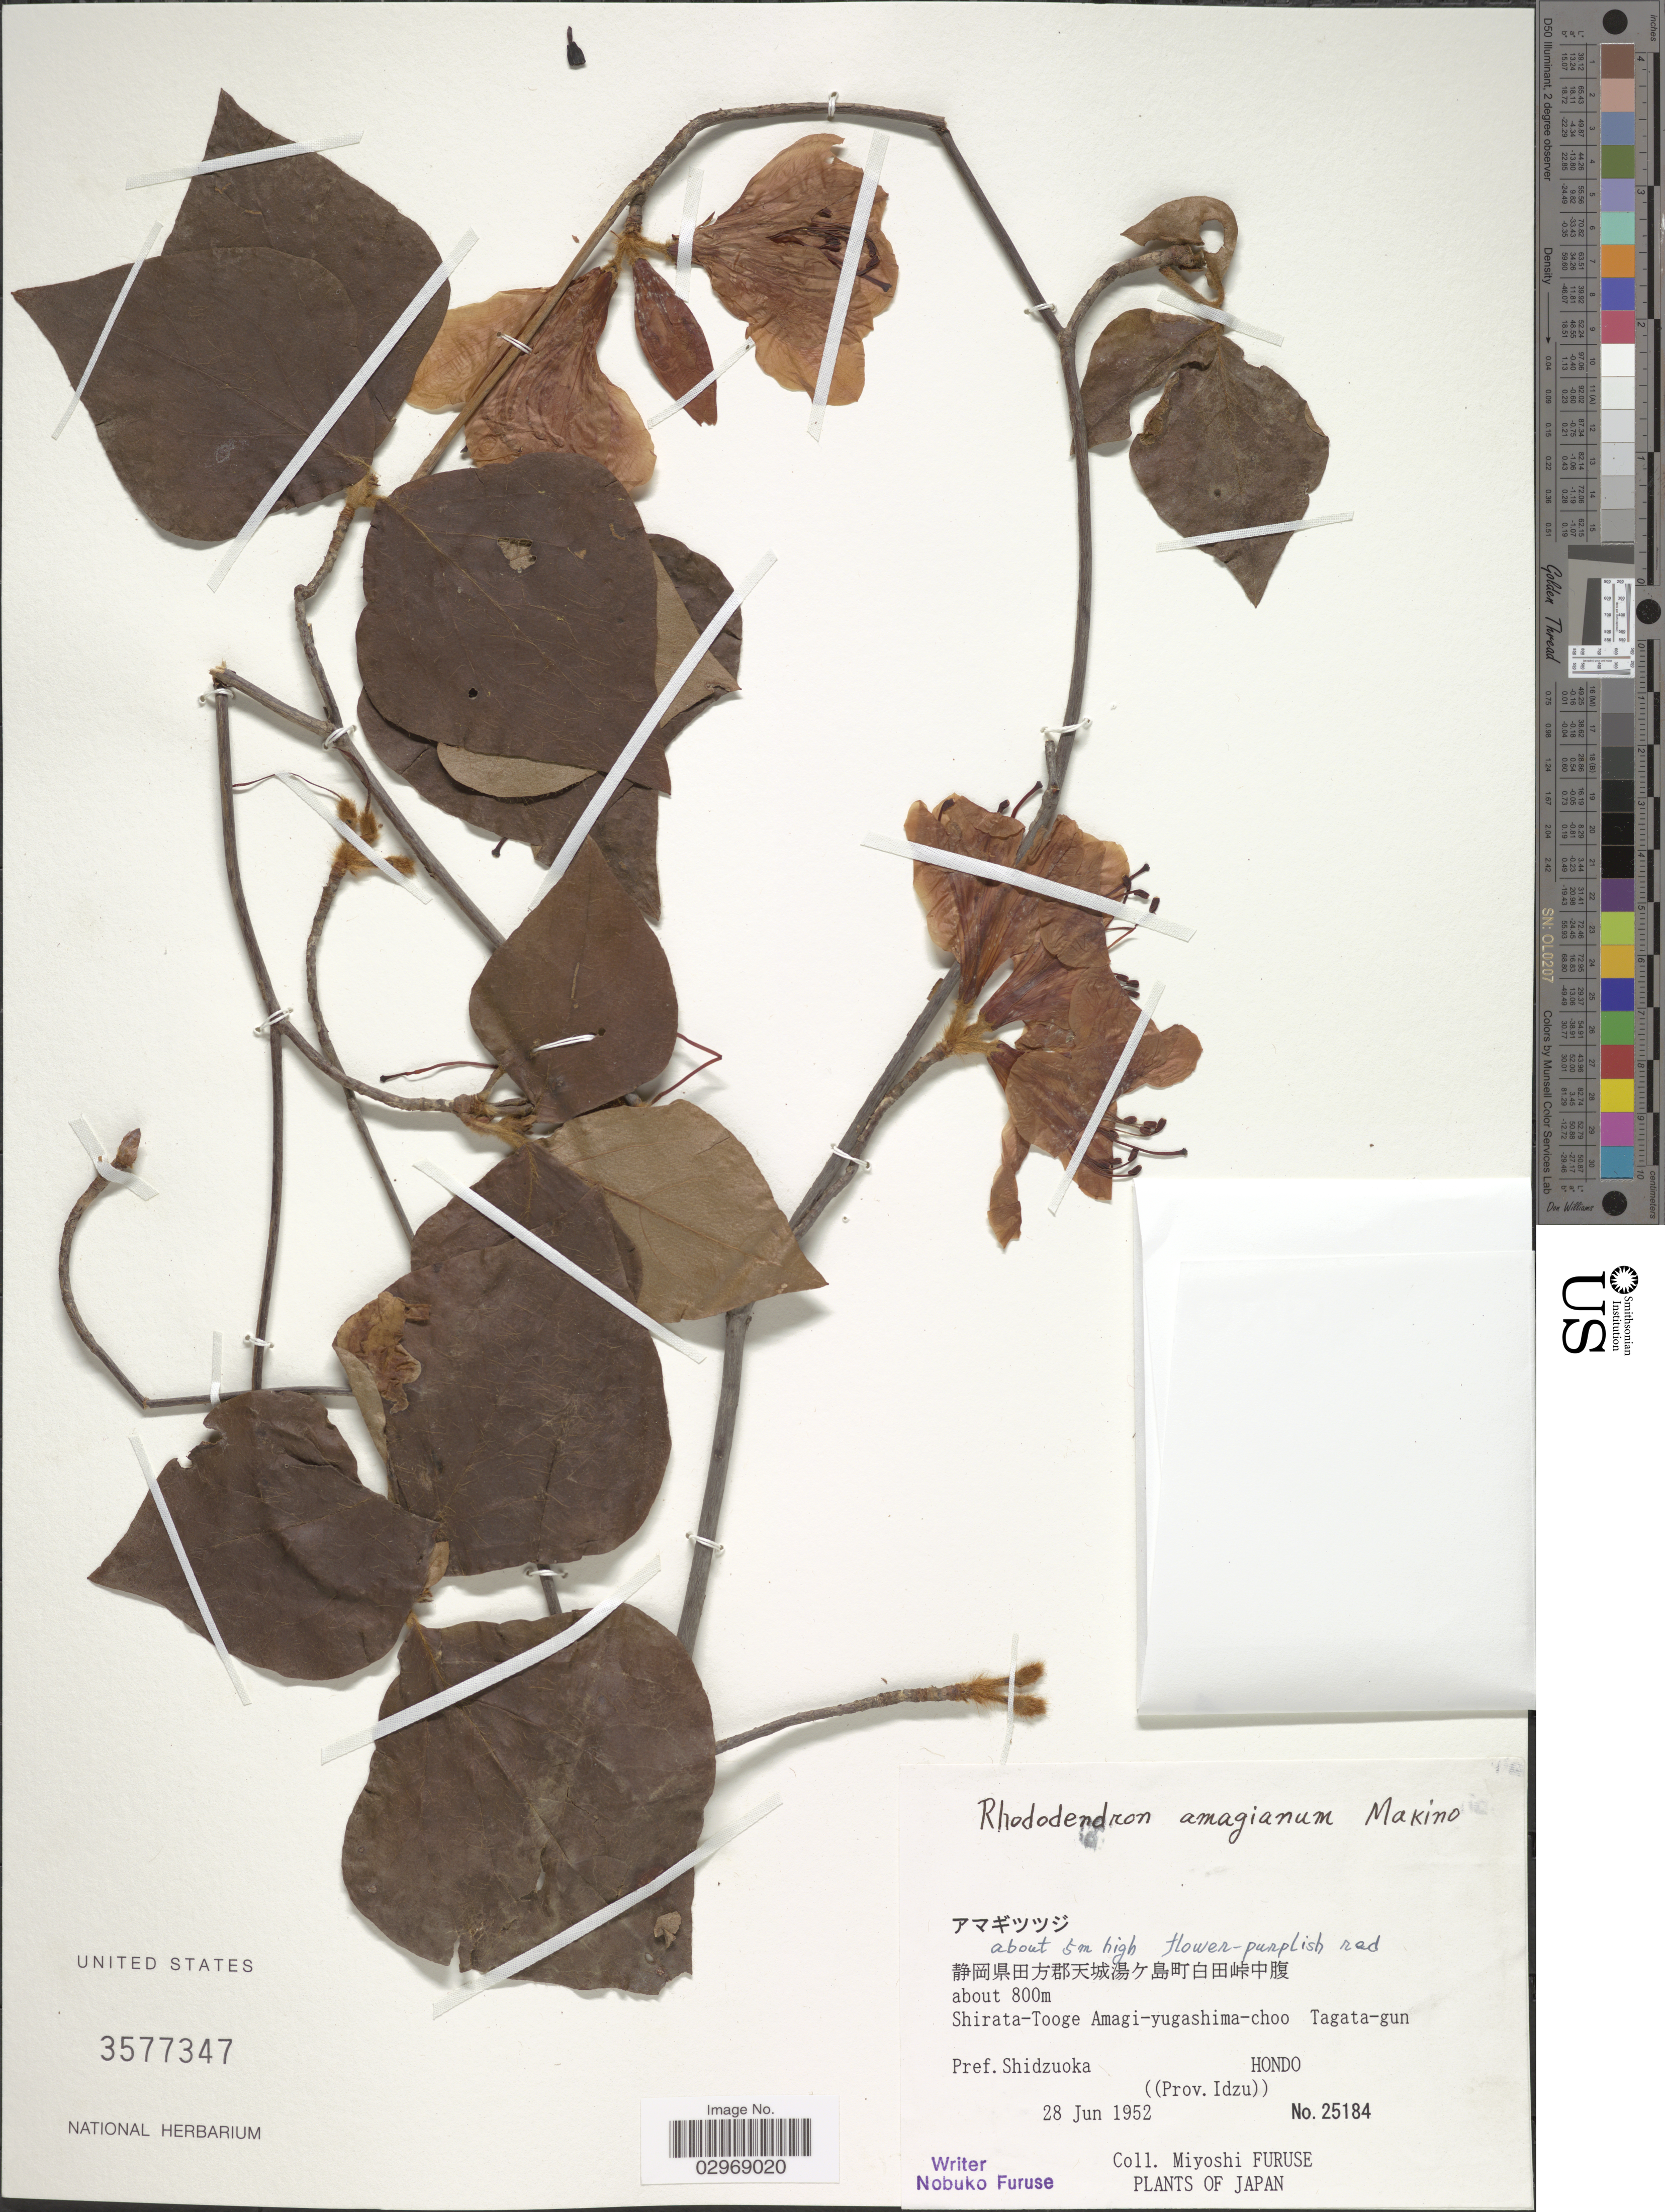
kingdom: Plantae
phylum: Tracheophyta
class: Magnoliopsida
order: Ericales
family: Ericaceae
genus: Rhododendron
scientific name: Rhododendron amagianum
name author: (Makino) Makino ex H. Hara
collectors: M. Furuse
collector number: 25184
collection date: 1952-06-28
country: Japan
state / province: Sizuoka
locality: Shirata-Tooge Amagi-yugashima-choo Tagata-gun. Pref. Shidzuoka, Hondo ((Prov. Idzu)).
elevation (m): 800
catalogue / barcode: US 3577347